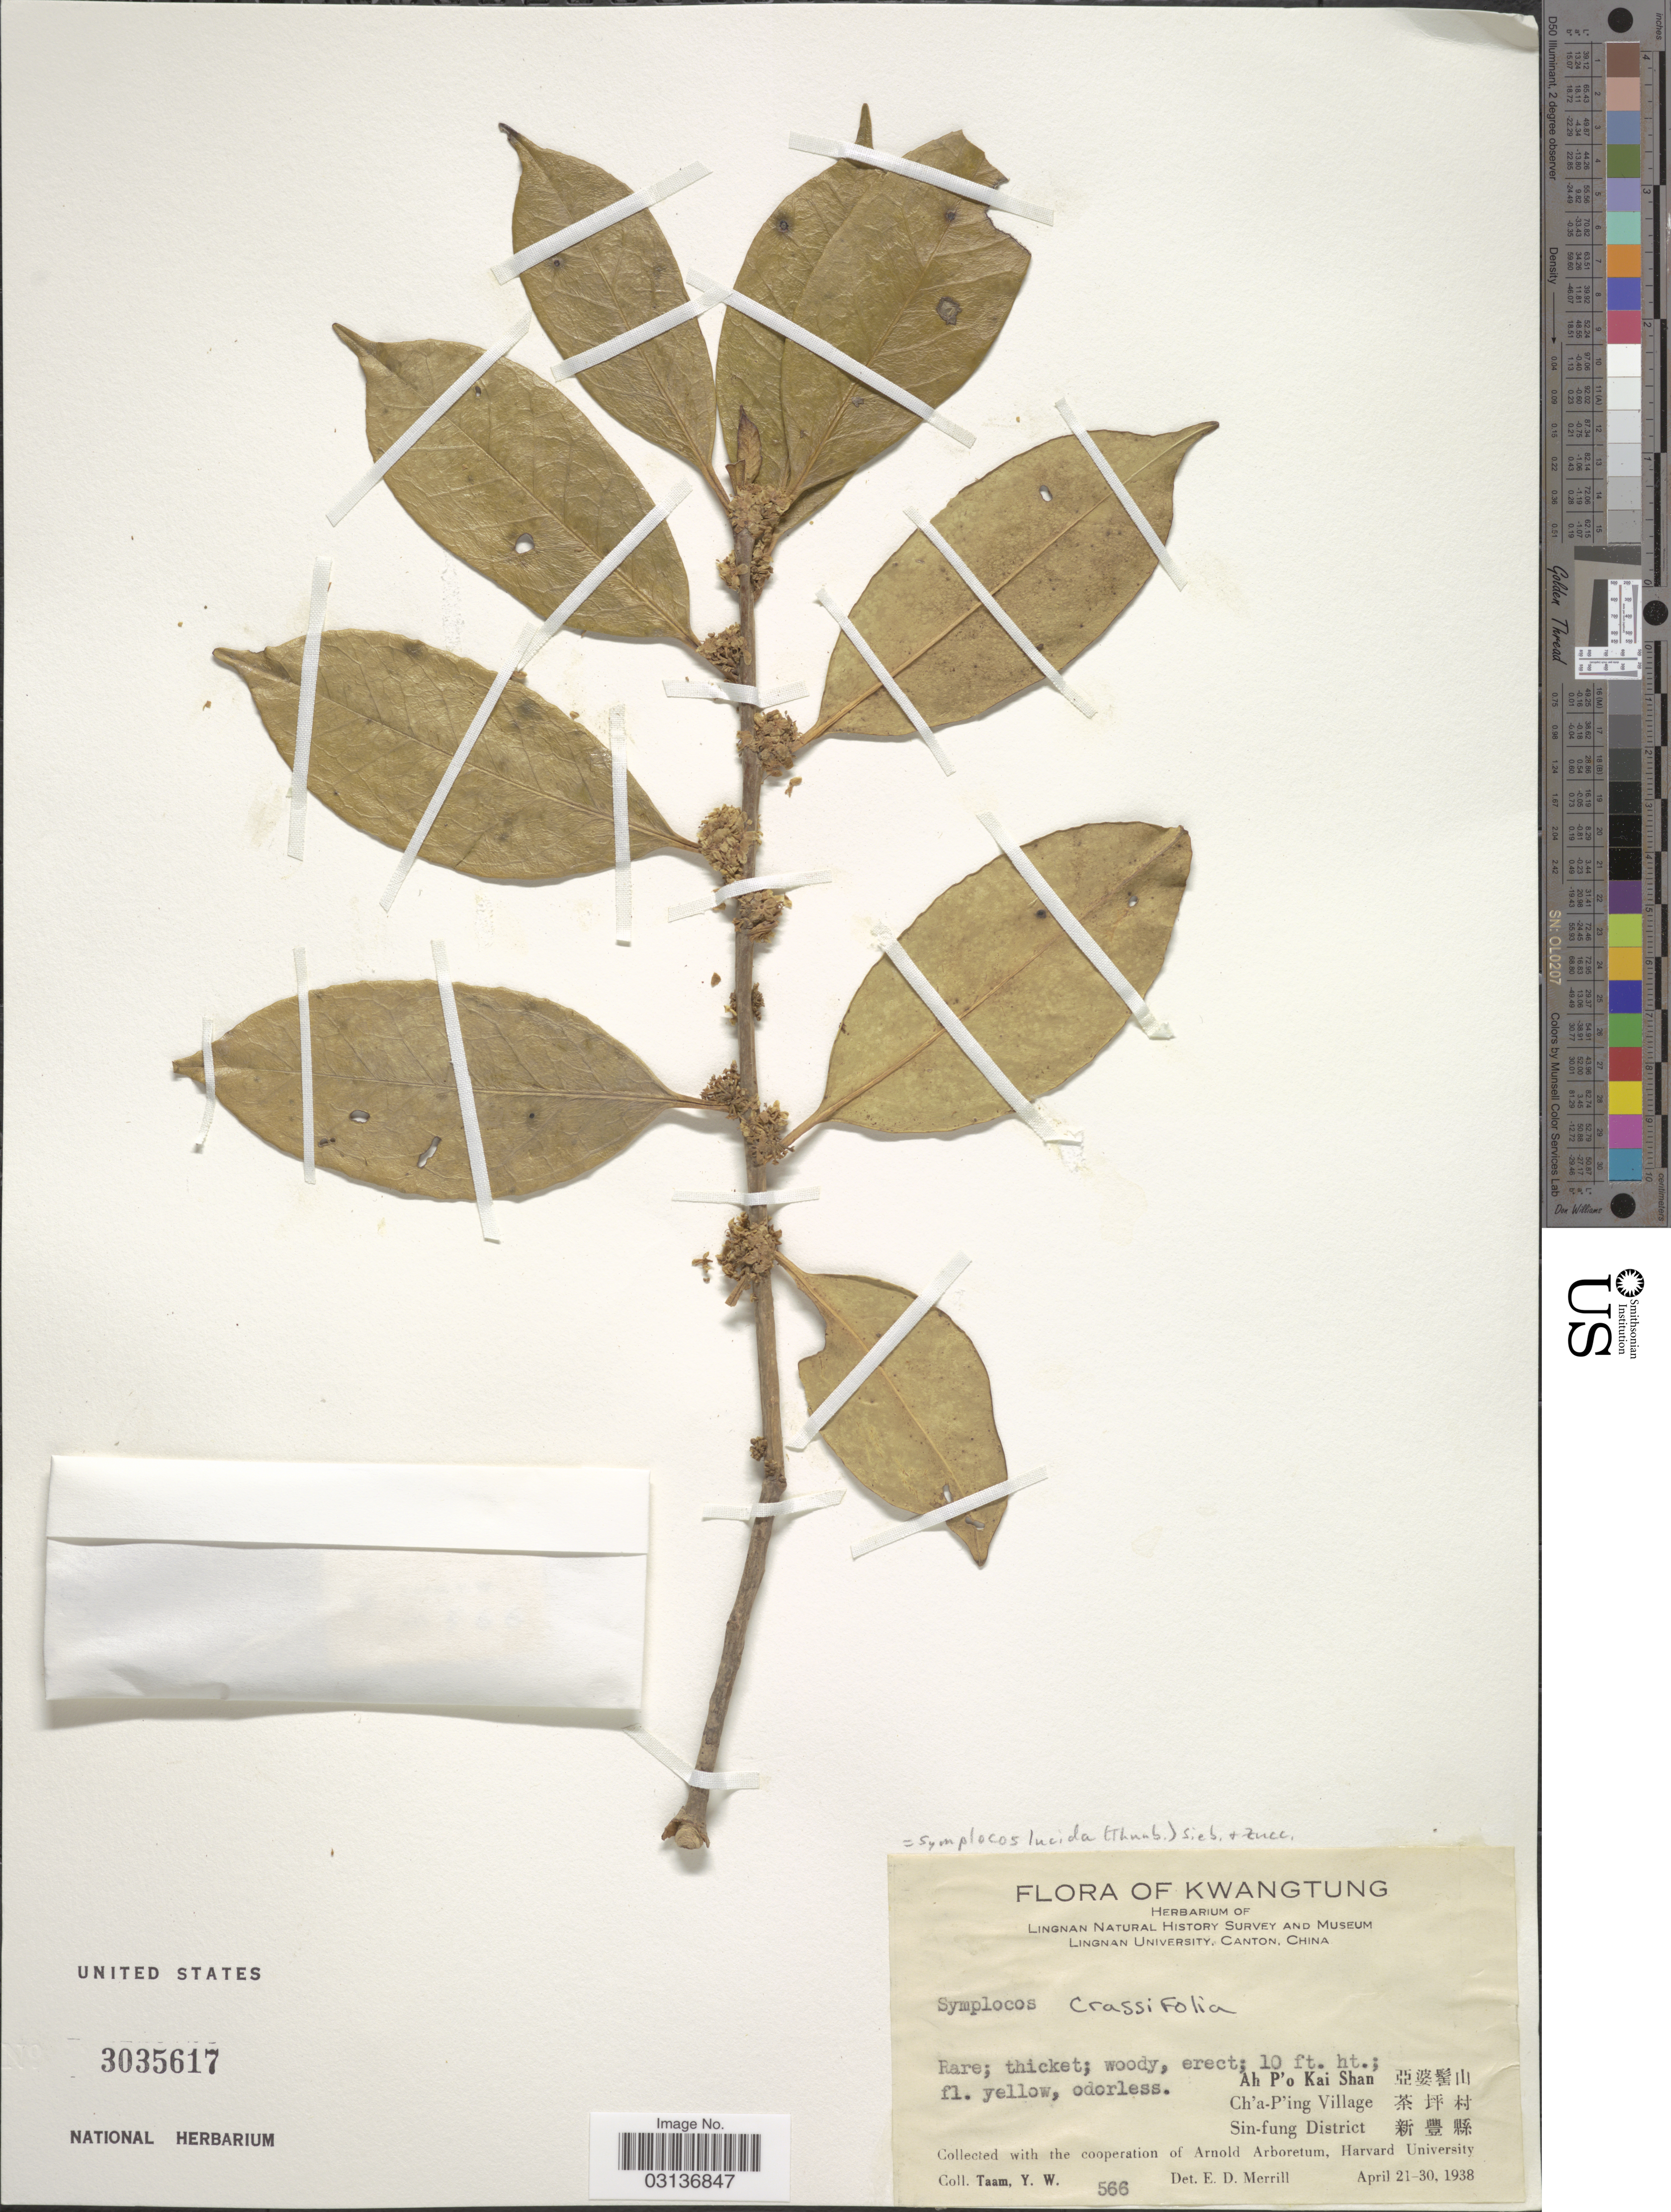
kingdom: Plantae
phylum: Tracheophyta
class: Magnoliopsida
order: Ericales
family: Symplocaceae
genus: Symplocos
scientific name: Symplocos lucida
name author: (Thurb.) Siebold & Zucc.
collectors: Y. W. Taam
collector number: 566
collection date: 1938-04-21/1938-04-30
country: China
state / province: Guangdong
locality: Kwangtung. Ah P'o Kai Shan. Ch'a-P'ing Village. Sin-fung District.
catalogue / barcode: US 3035617